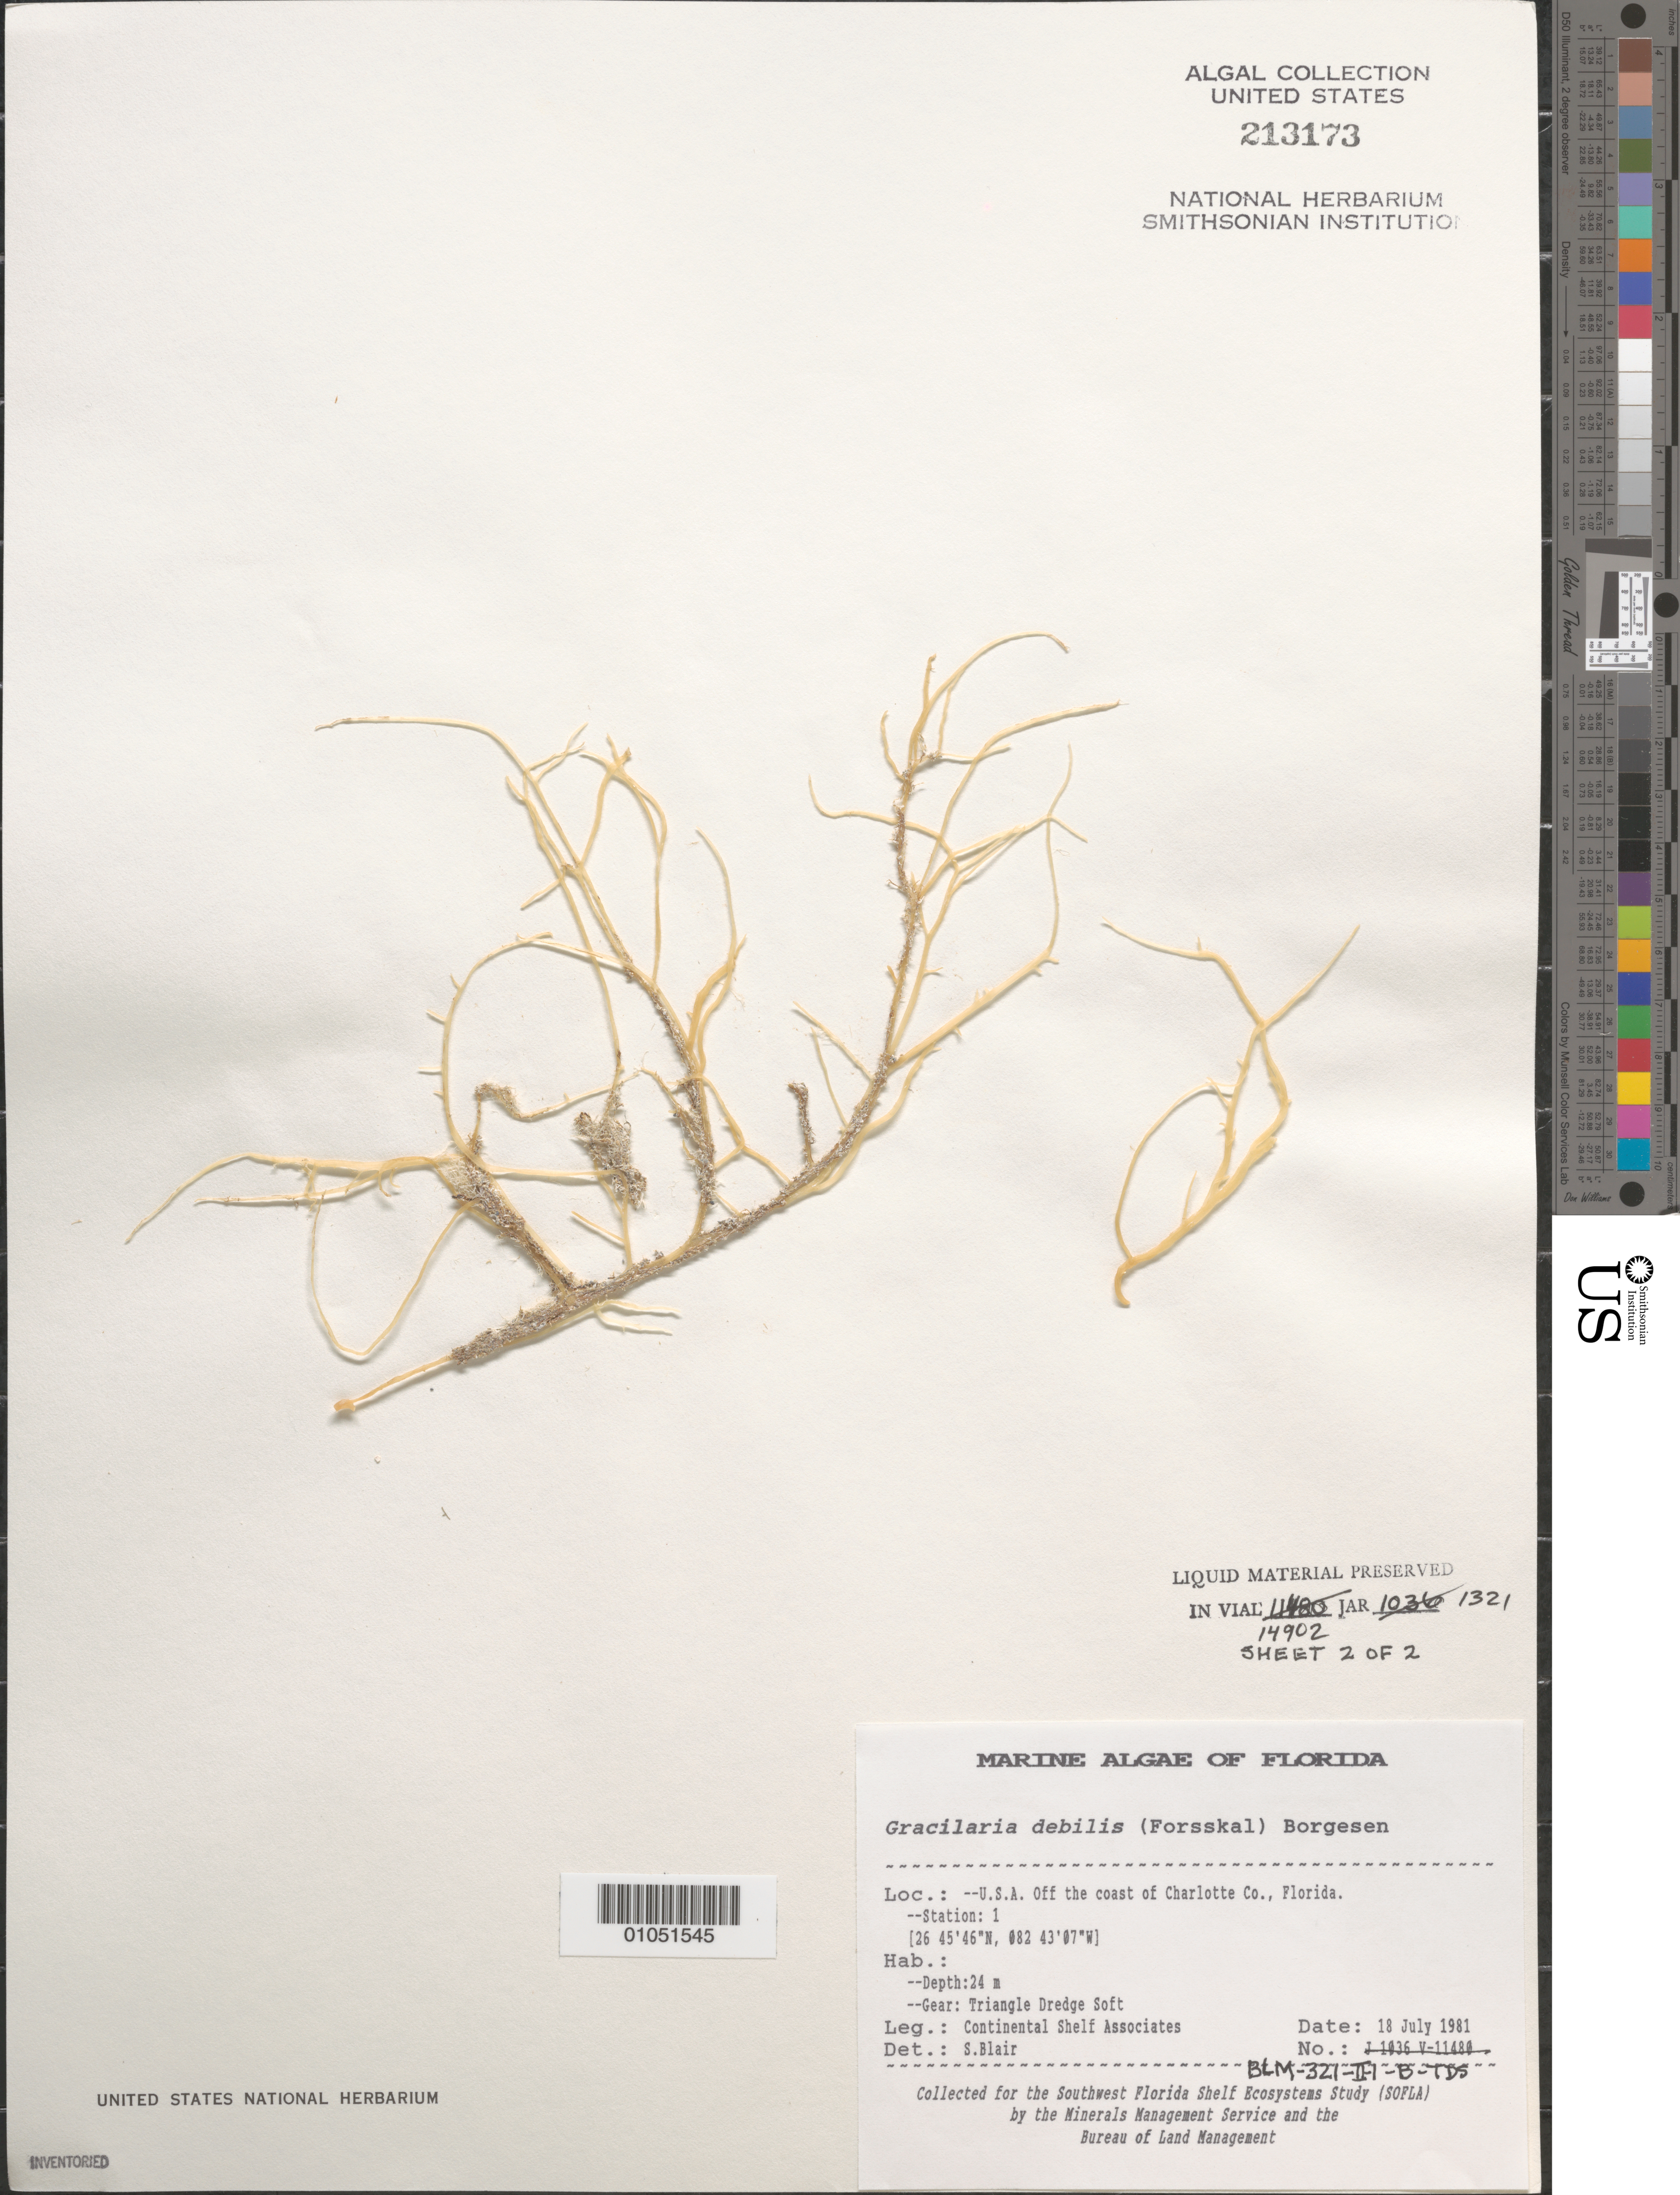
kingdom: Plantae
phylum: Rhodophyta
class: Florideophyceae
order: Gracilariales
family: Gracilariaceae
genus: Gracilaria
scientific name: Gracilaria debilis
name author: (Forssk.) Børgesen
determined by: Blair, S. M.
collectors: Continental Shelf Associates Inc.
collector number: BLM-321-II-1-B-TDS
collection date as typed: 18 Jul 1981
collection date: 1981-07-18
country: United States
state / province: Florida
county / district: Charlotte County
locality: Gulf of Mexico off the coast of Charlotte County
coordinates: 26 45'46"N, 82 43'07"W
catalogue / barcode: US 213173